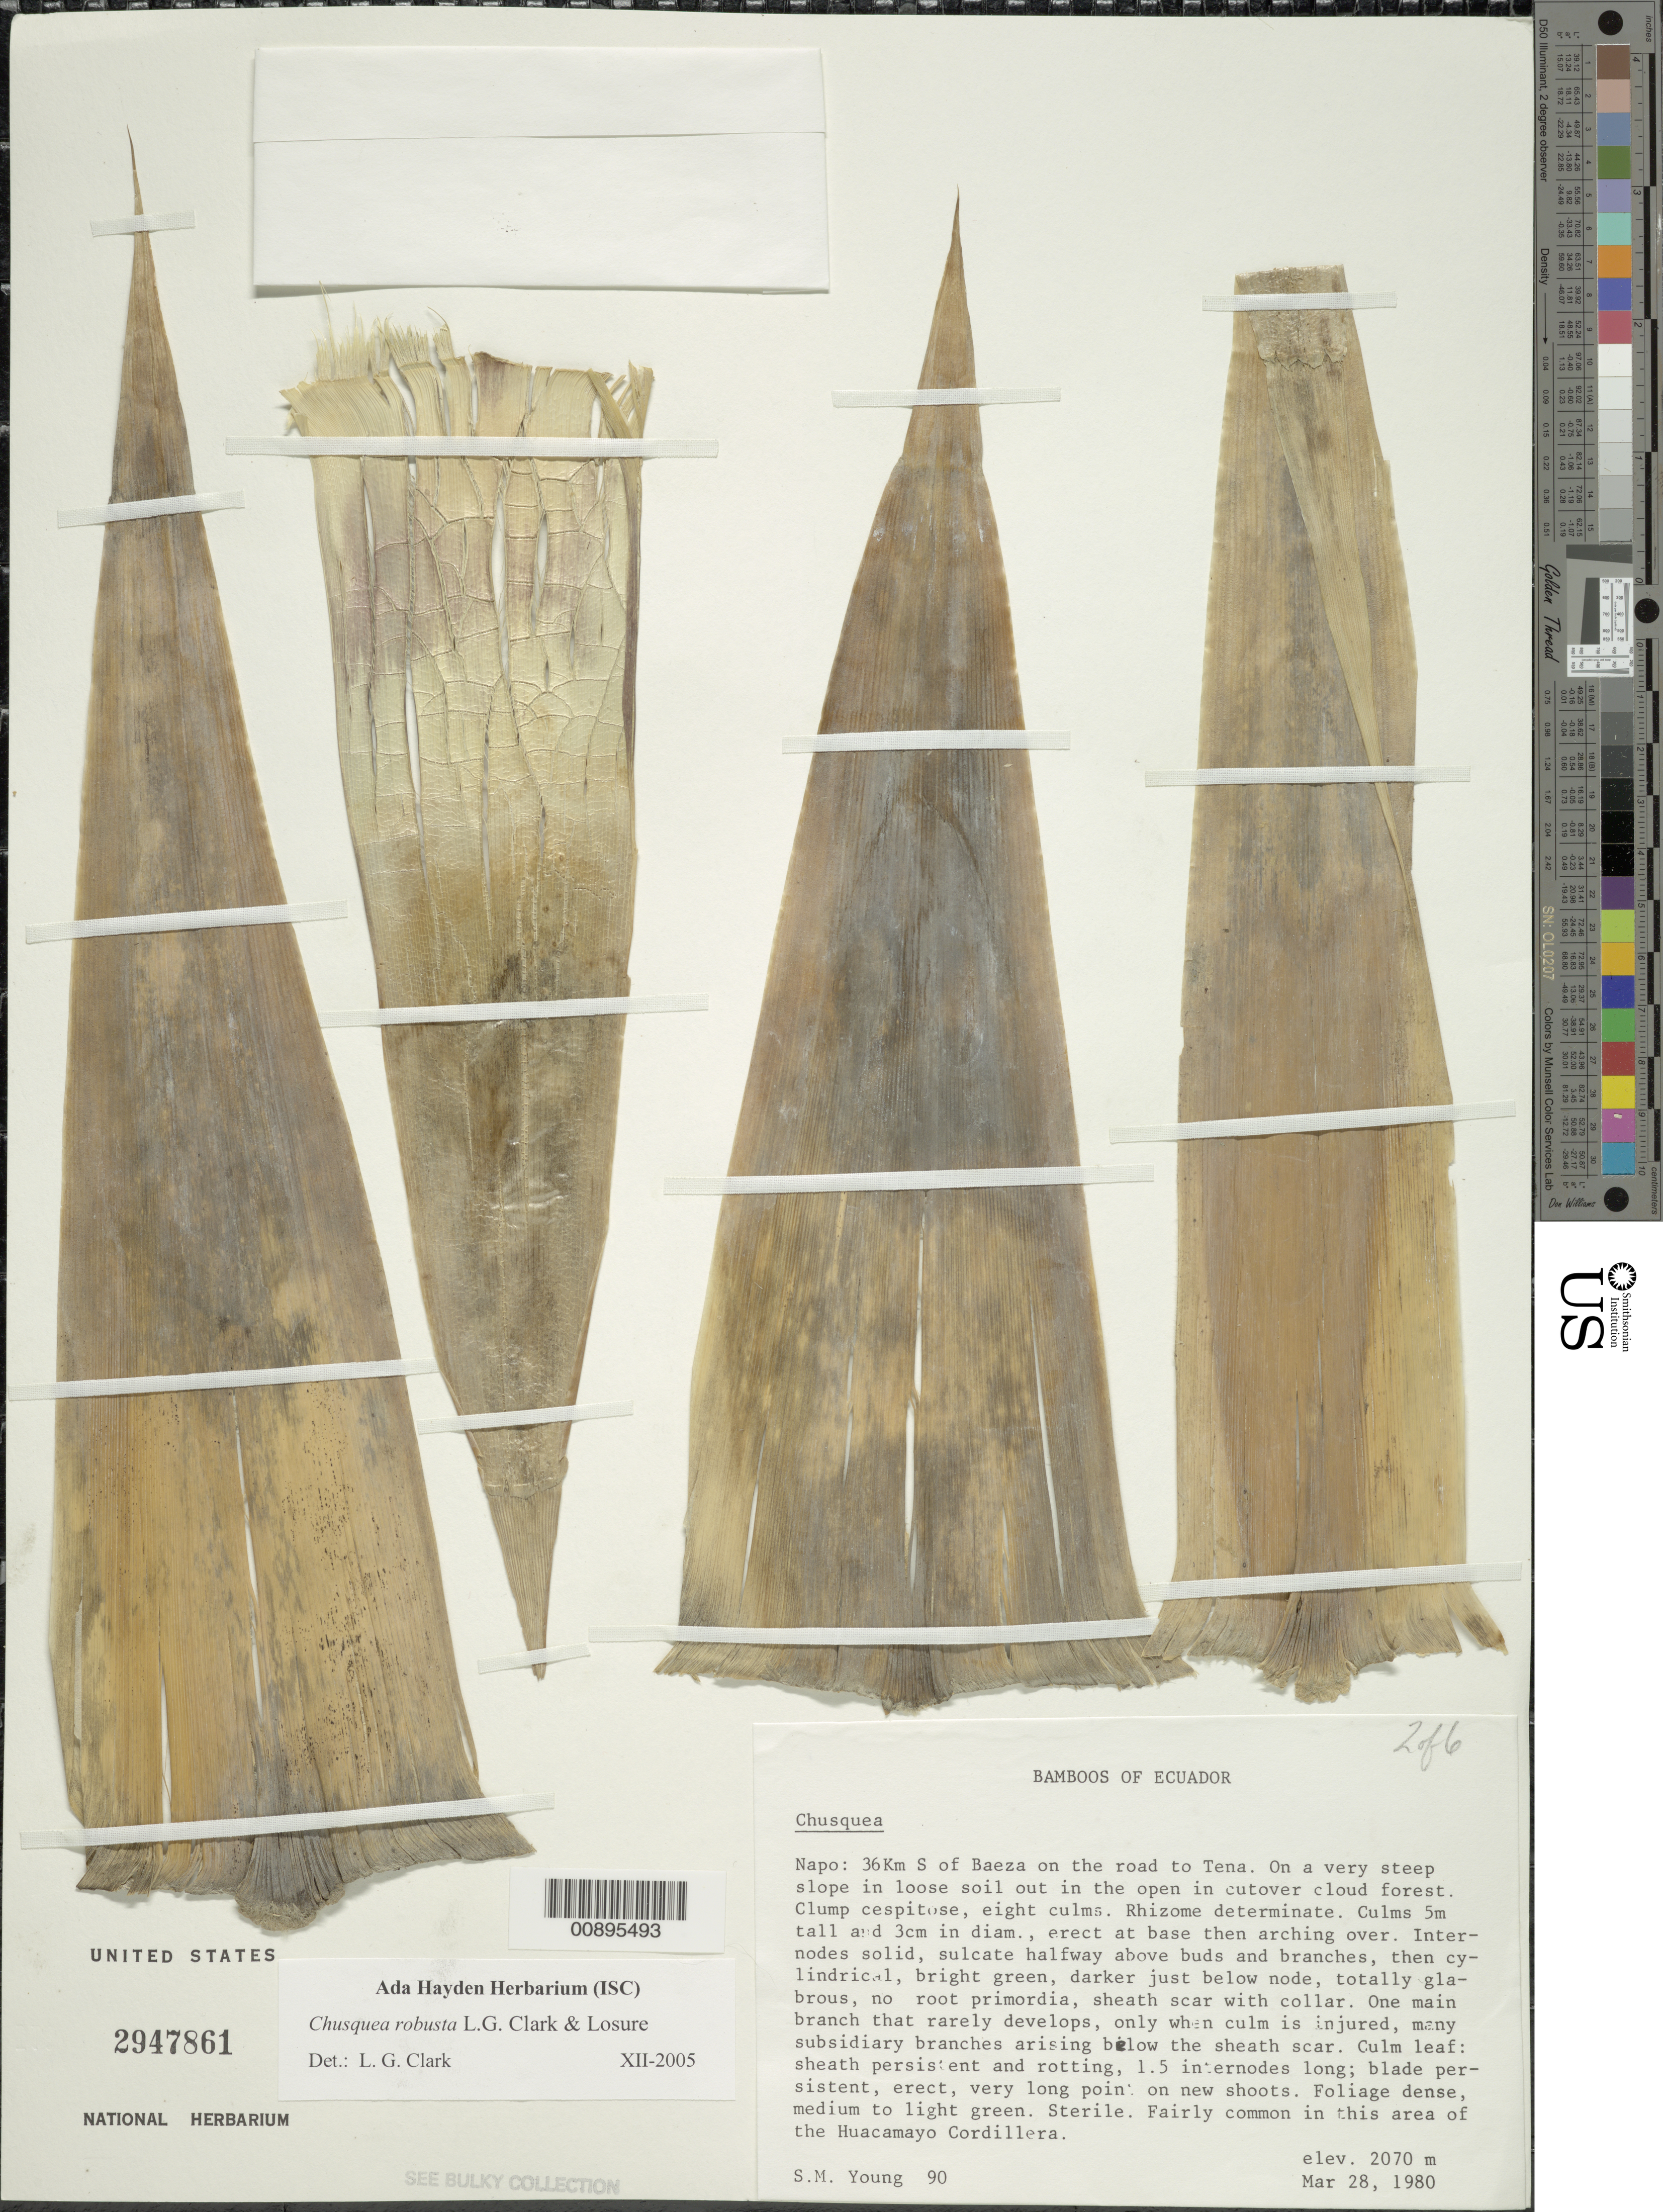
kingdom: Plantae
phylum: Tracheophyta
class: Liliopsida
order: Poales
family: Poaceae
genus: Chusquea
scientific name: Chusquea robusta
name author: L.G. Clark & Losure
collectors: S. Young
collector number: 90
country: Ecuador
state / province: Napo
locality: S of Baeza on road to Tena.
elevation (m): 2070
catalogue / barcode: US 2947861